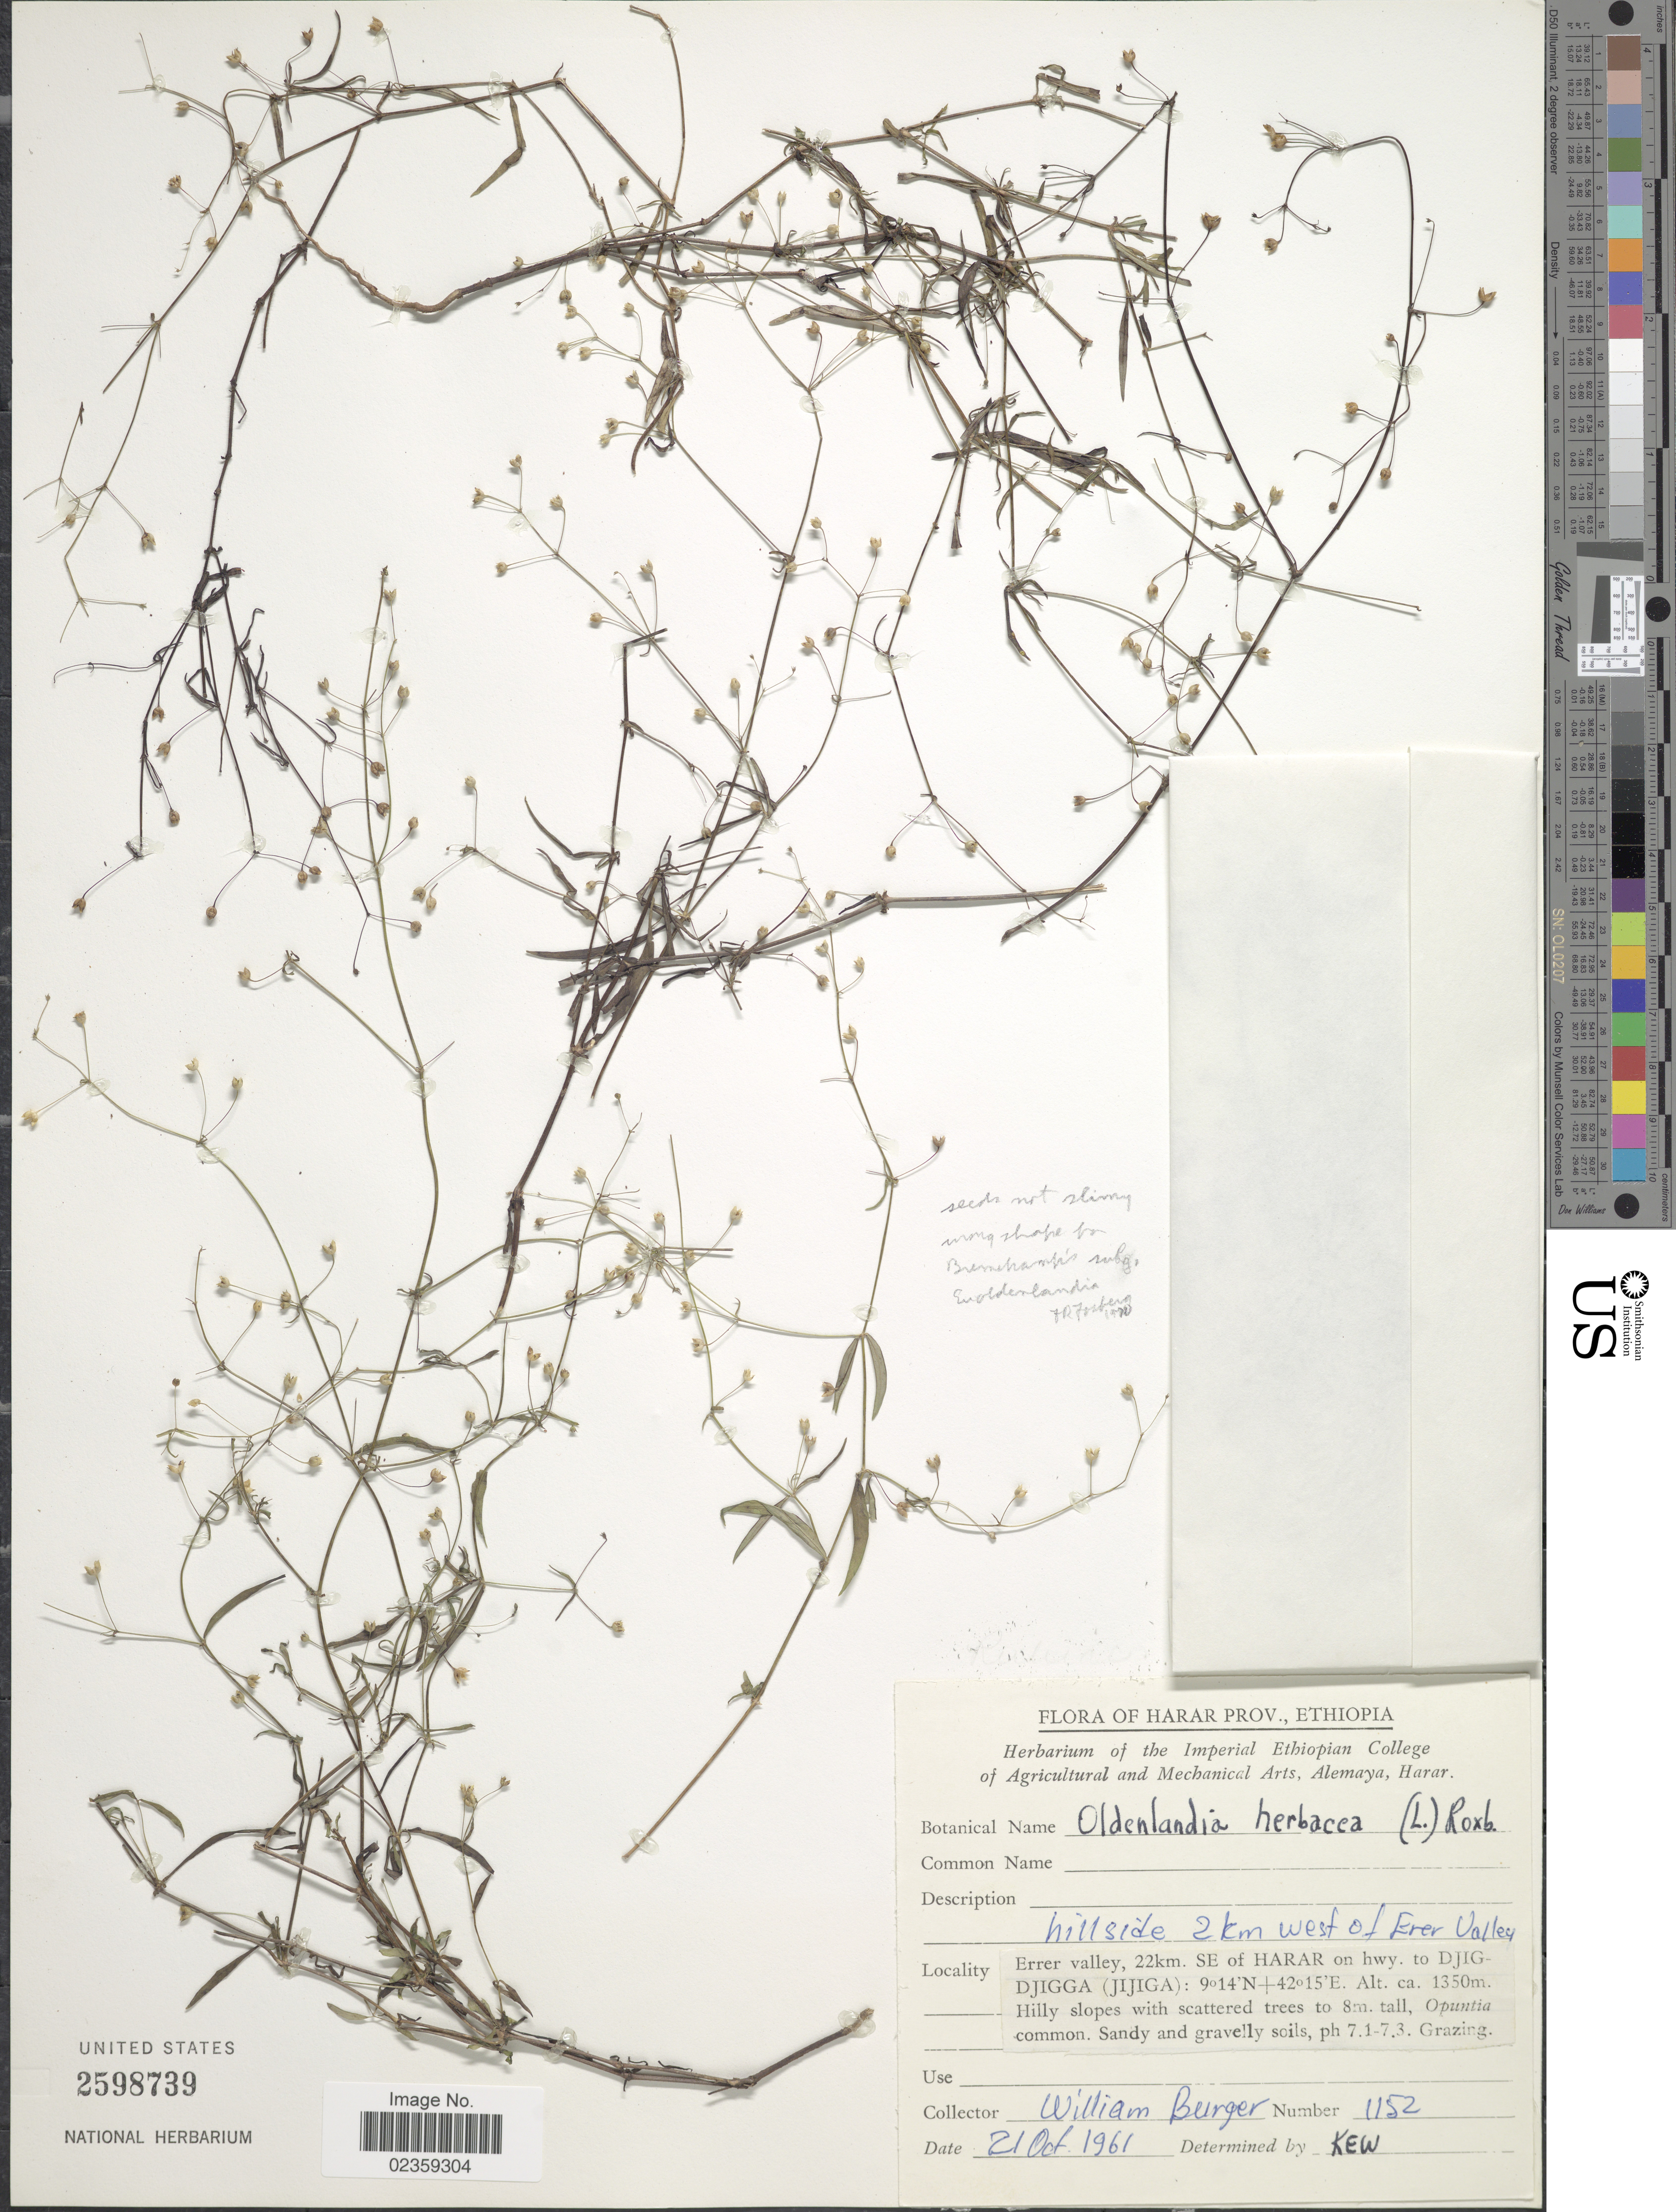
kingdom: Plantae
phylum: Tracheophyta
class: Magnoliopsida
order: Gentianales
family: Rubiaceae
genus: Oldenlandia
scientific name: Oldenlandia herbacea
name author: (L.) Roxb.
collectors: W. Burger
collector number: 1152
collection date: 1961-10-21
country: Ethiopia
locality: Harar Prov. Errer valley, 22km. SE of Harar on hwy. to Djig-Djigga (Jijiga)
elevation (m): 1350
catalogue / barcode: US 2598739